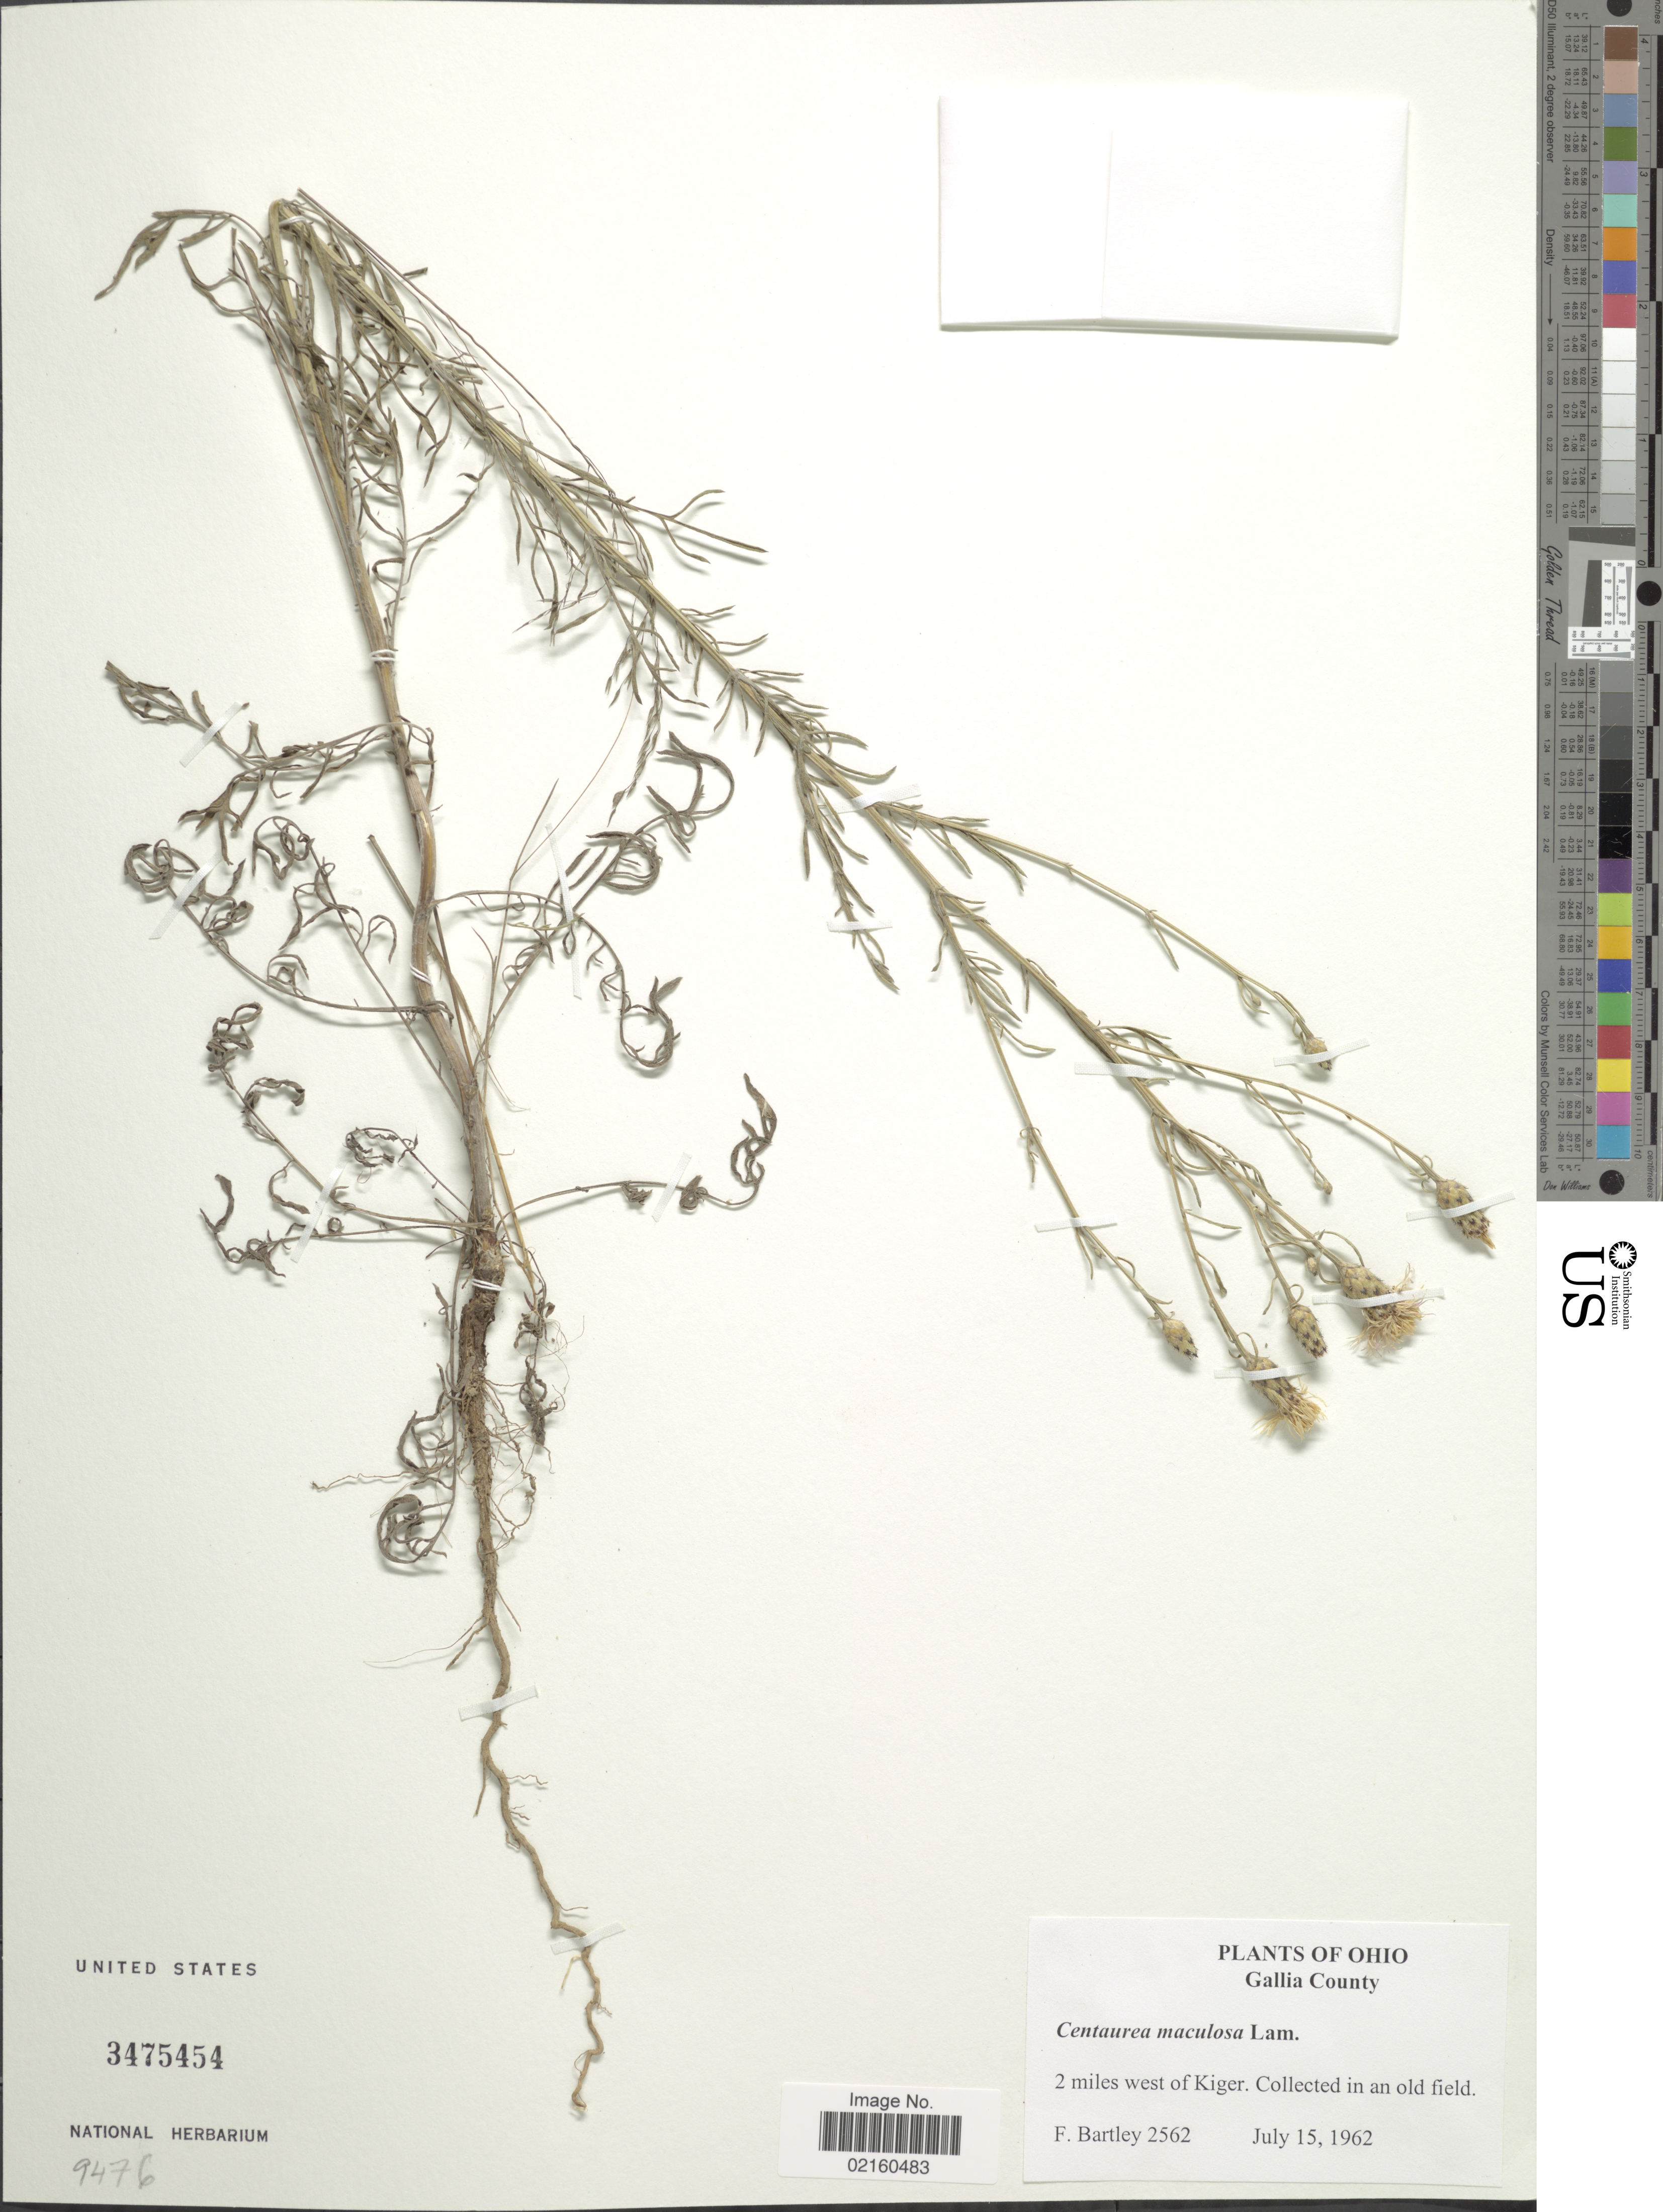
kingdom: Plantae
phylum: Tracheophyta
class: Magnoliopsida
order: Asterales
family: Asteraceae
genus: Centaurea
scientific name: Centaurea stoebe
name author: L.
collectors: F. Bartley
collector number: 2562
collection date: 1962-07-15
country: United States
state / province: Ohio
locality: Gallia County, 2 miles west of Kiger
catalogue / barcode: US 3475454